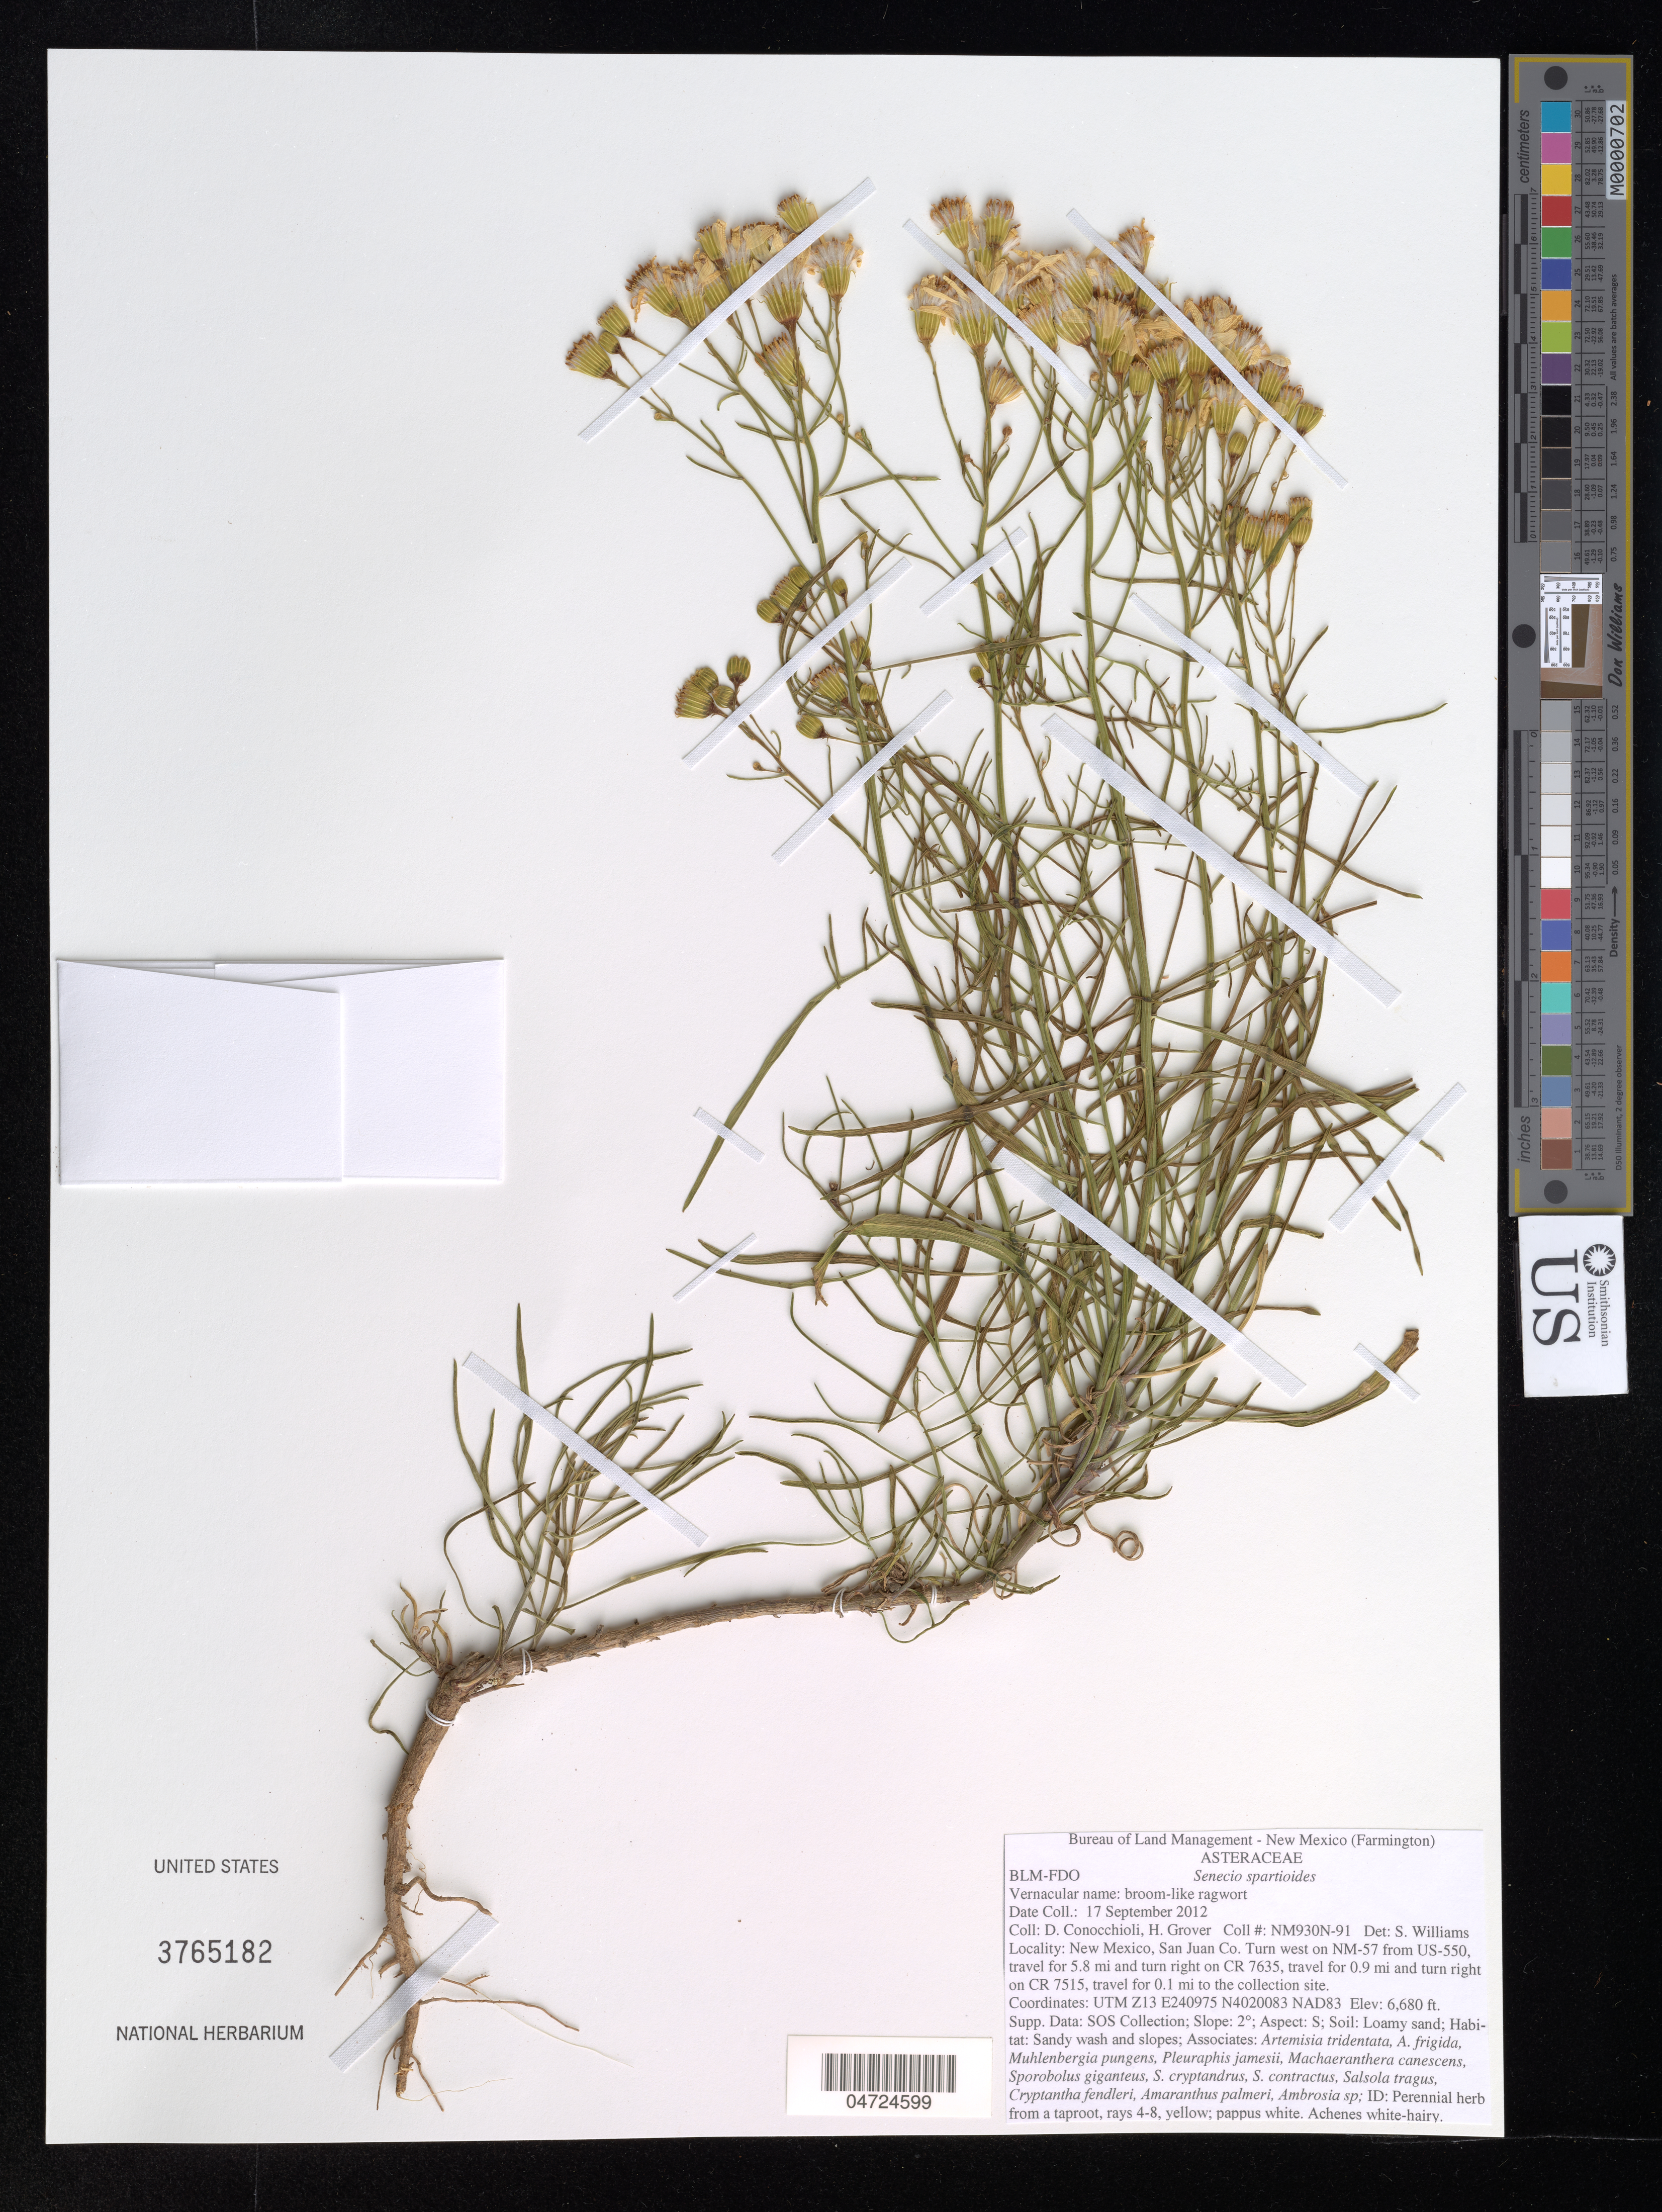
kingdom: Plantae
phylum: Tracheophyta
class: Magnoliopsida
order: Asterales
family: Asteraceae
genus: Senecio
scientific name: Senecio spartioides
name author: Torr. & A. Gray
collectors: D. Conocchioli & H. Grover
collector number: NM930N-91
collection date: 2012-09-17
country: United States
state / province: New Mexico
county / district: San Juan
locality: San Juan Co. Turn west on NM-57 from US-550, travel for 5.8 mi and turn right on CR 7635, travel for 0.9 mi and turn right on CR 7515, travel for 0.1 mi to the collection site. UTM Z13 E240975 N4020083. NAD83.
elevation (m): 2036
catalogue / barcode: US 3765182